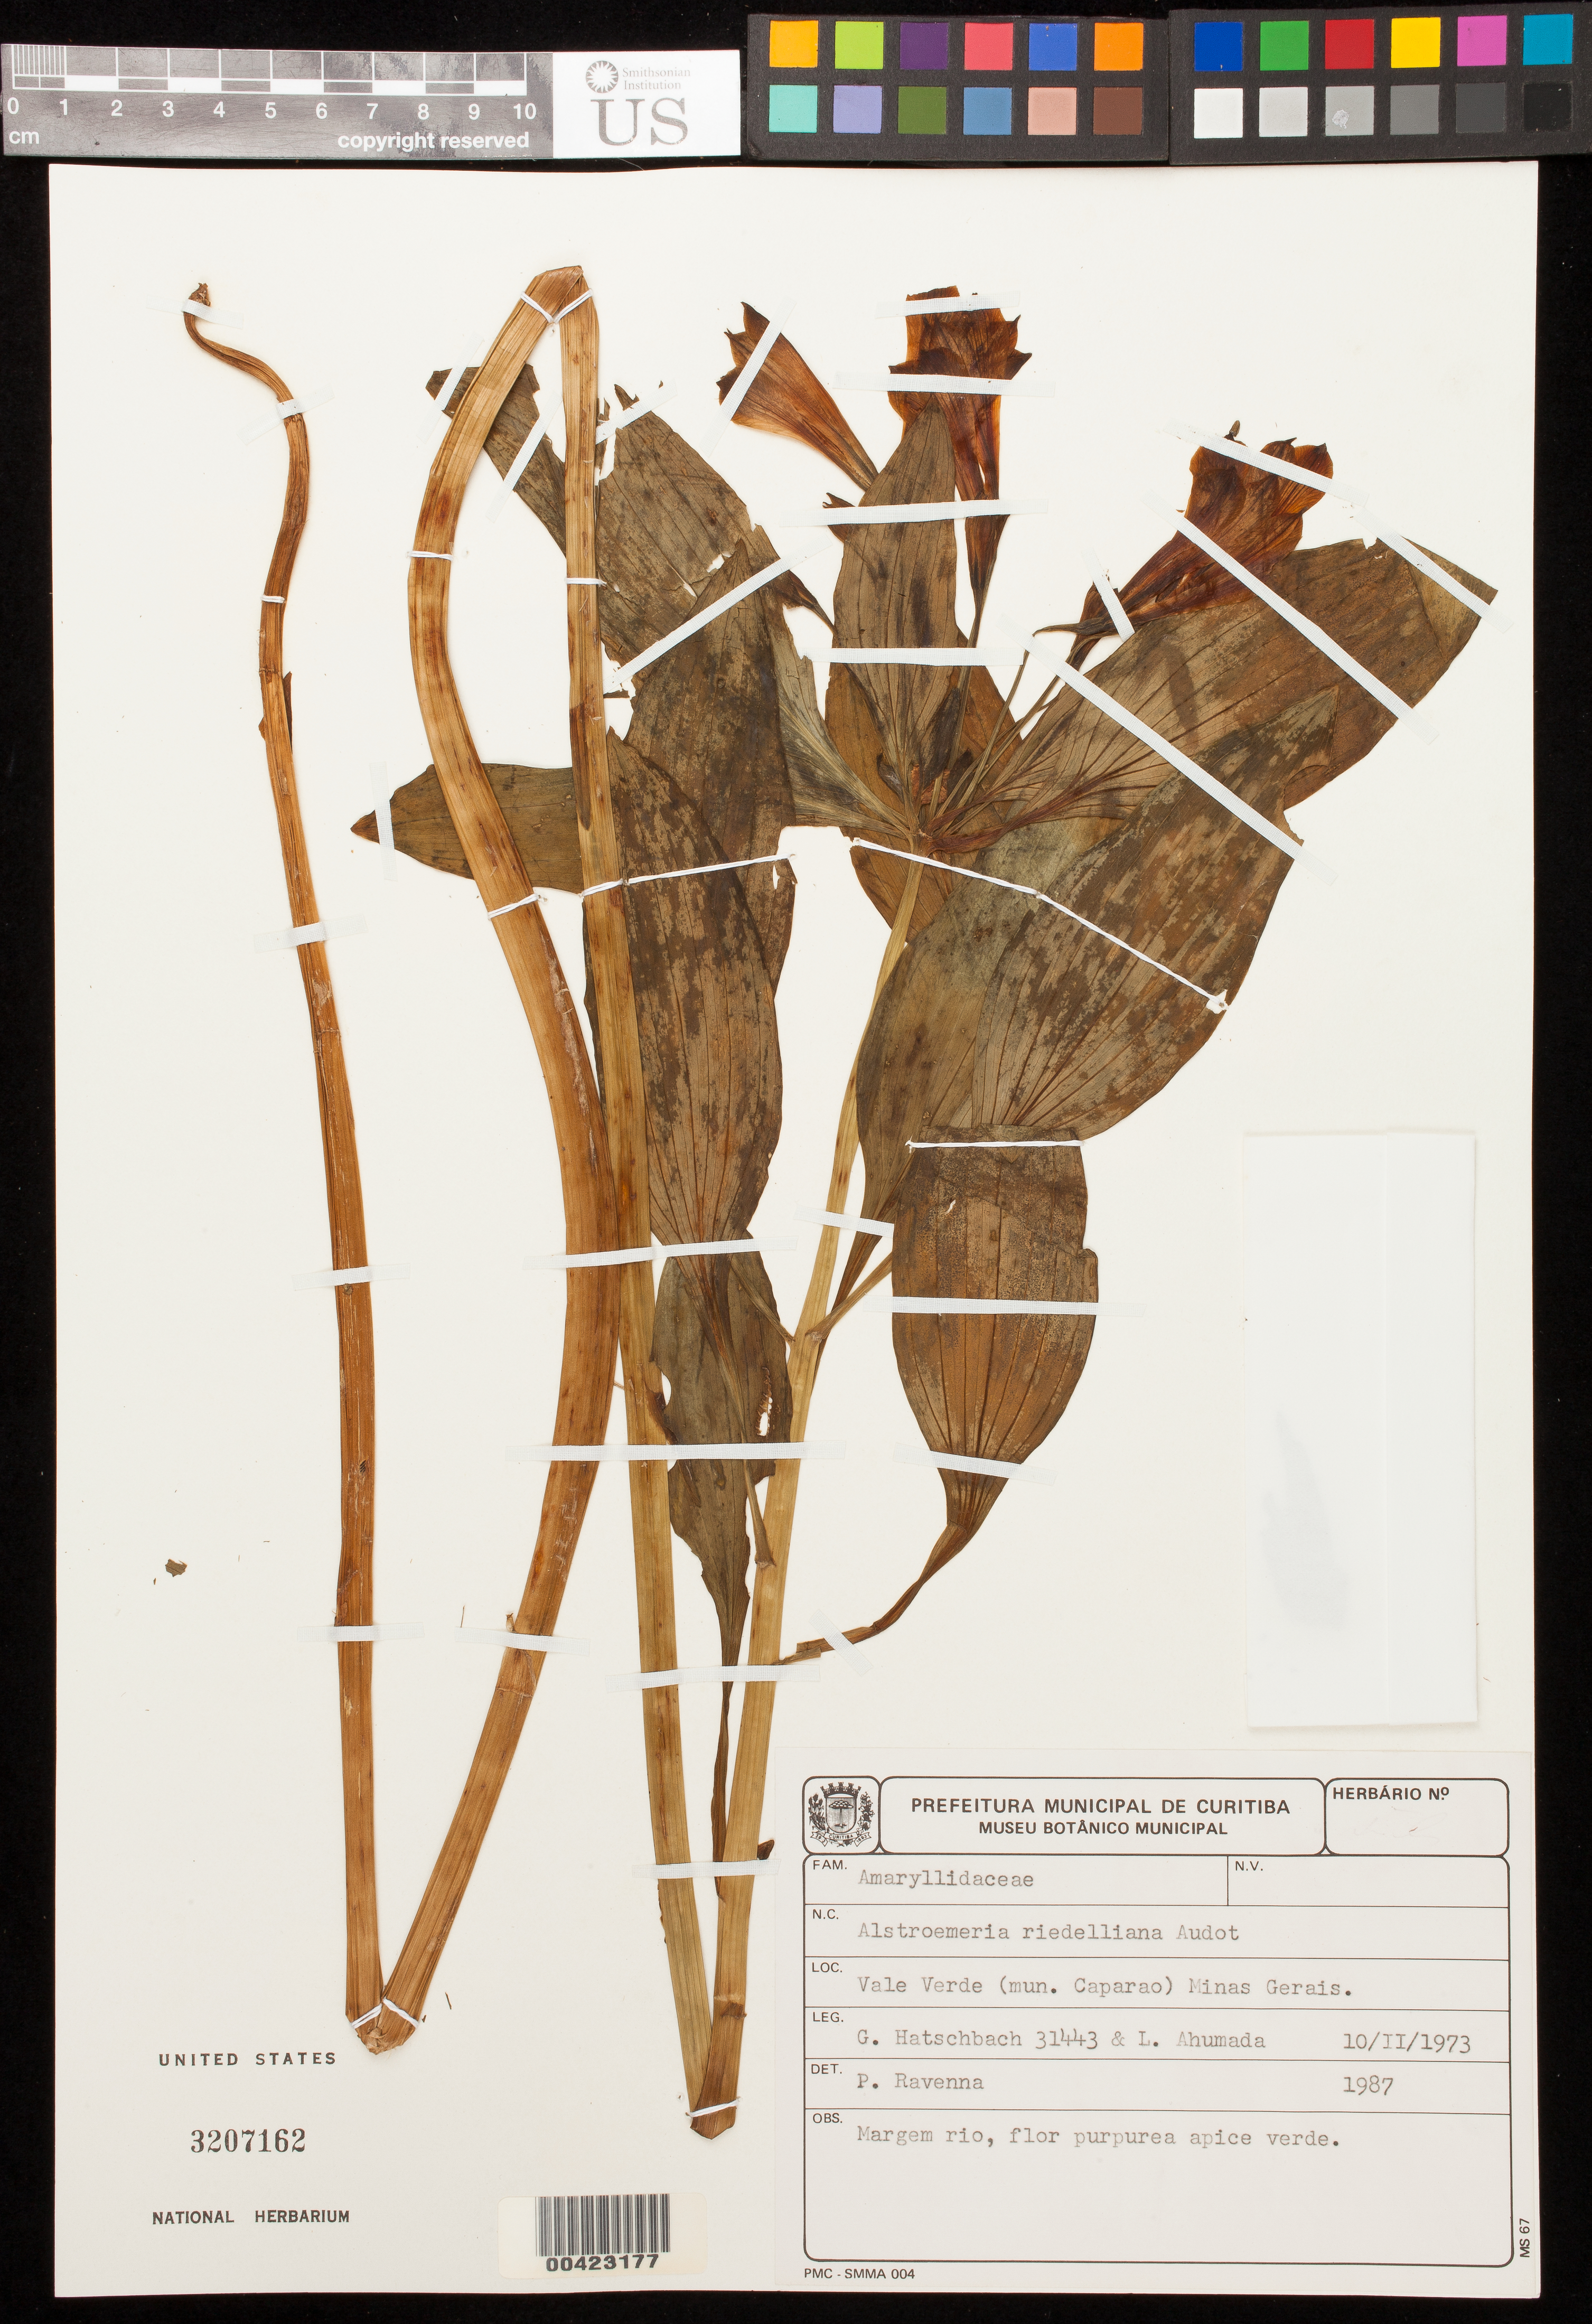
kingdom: Plantae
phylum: Tracheophyta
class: Liliopsida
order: Liliales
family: Alstroemeriaceae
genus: Alstroemeria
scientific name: Alstroemeria riedelliana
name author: Vassilcz.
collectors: G. Hatschbach & L. Z. Ahumada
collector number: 31443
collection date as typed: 10 Feb 1973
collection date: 1973-02-10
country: Brazil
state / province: Paraná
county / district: Curitiba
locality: Vale verde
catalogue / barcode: US 3207162